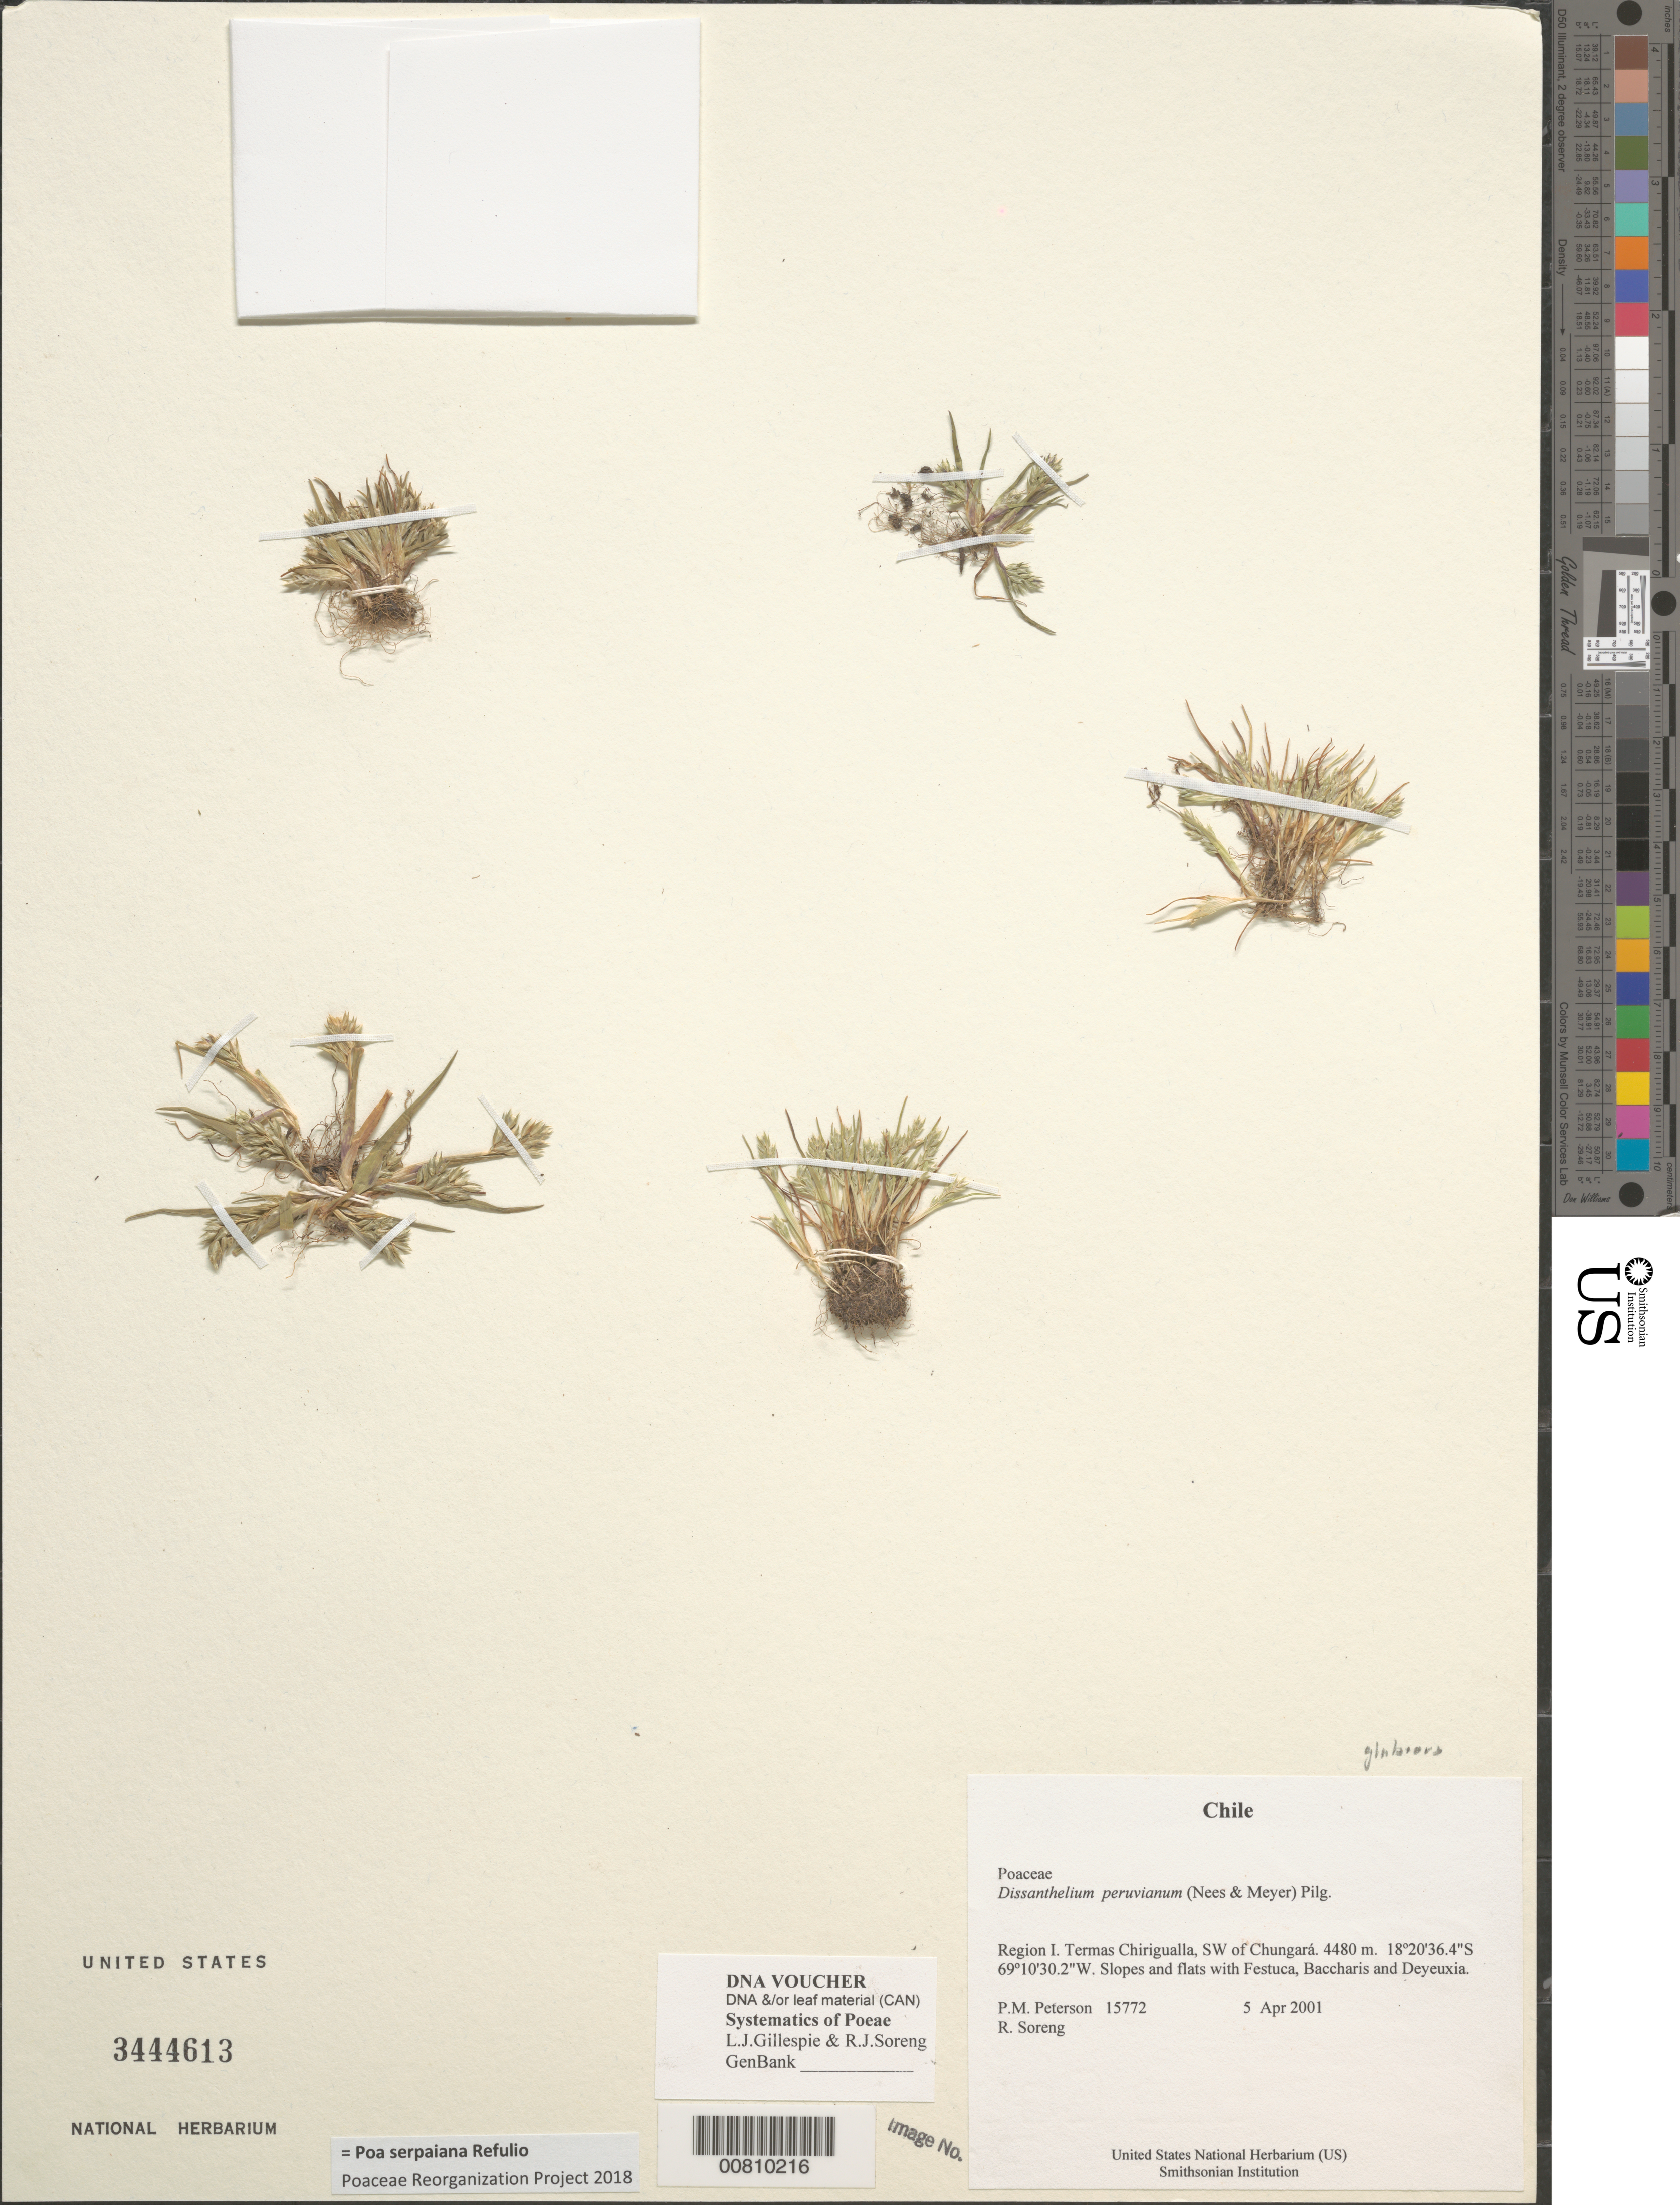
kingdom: Plantae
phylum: Tracheophyta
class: Liliopsida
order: Poales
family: Poaceae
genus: Poa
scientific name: Poa serpaiana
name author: Refulio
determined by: Poaceae Reorganization Project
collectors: P. M. Peterson & R. J. Soreng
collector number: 15772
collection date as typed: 05 Apr 2001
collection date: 2001-04-05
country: Chile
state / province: Tarapacá (I)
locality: Termas Chirigualla, SW of Chungará.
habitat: Slopes and flats with Festuca, Baccharis and Deyeuxia.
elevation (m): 4480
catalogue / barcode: US 3444613